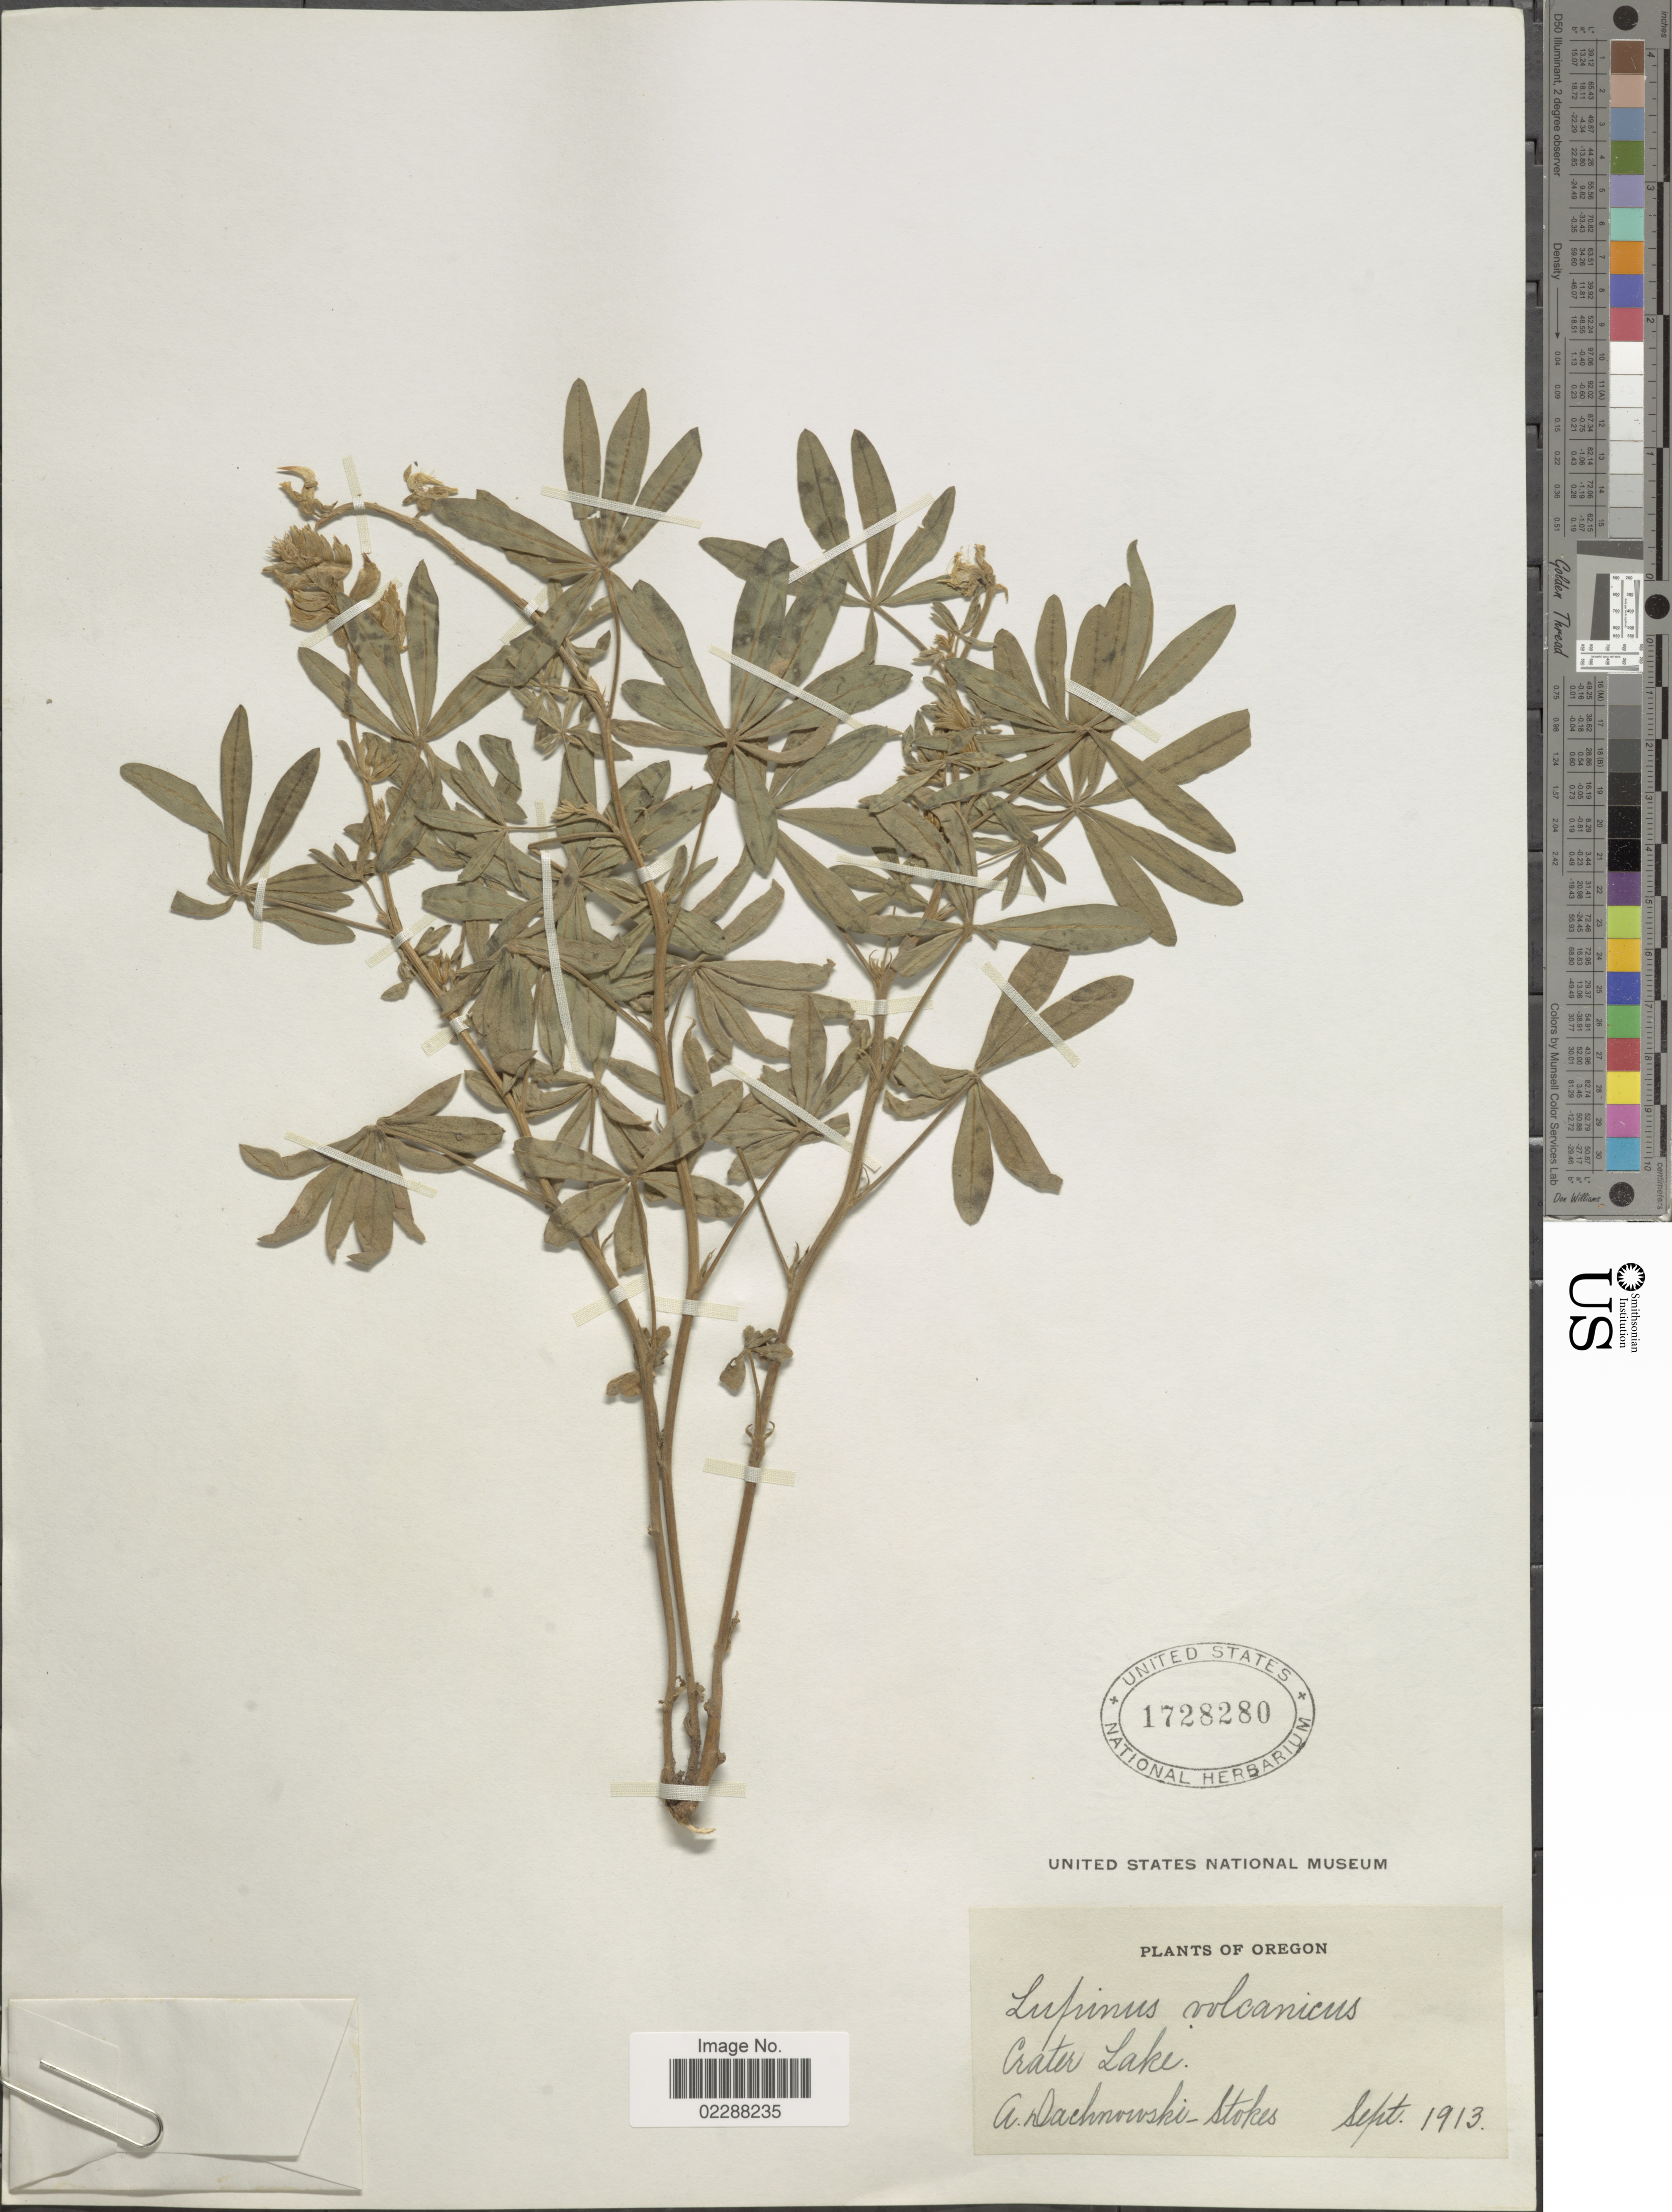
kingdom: Plantae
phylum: Tracheophyta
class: Magnoliopsida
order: Fabales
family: Fabaceae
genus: Lupinus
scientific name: Lupinus volcanicus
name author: Greene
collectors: A. P. Dachnowski-Stokes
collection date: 1913-09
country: United States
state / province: Oregon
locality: Crater Lake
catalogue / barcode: US 1728280